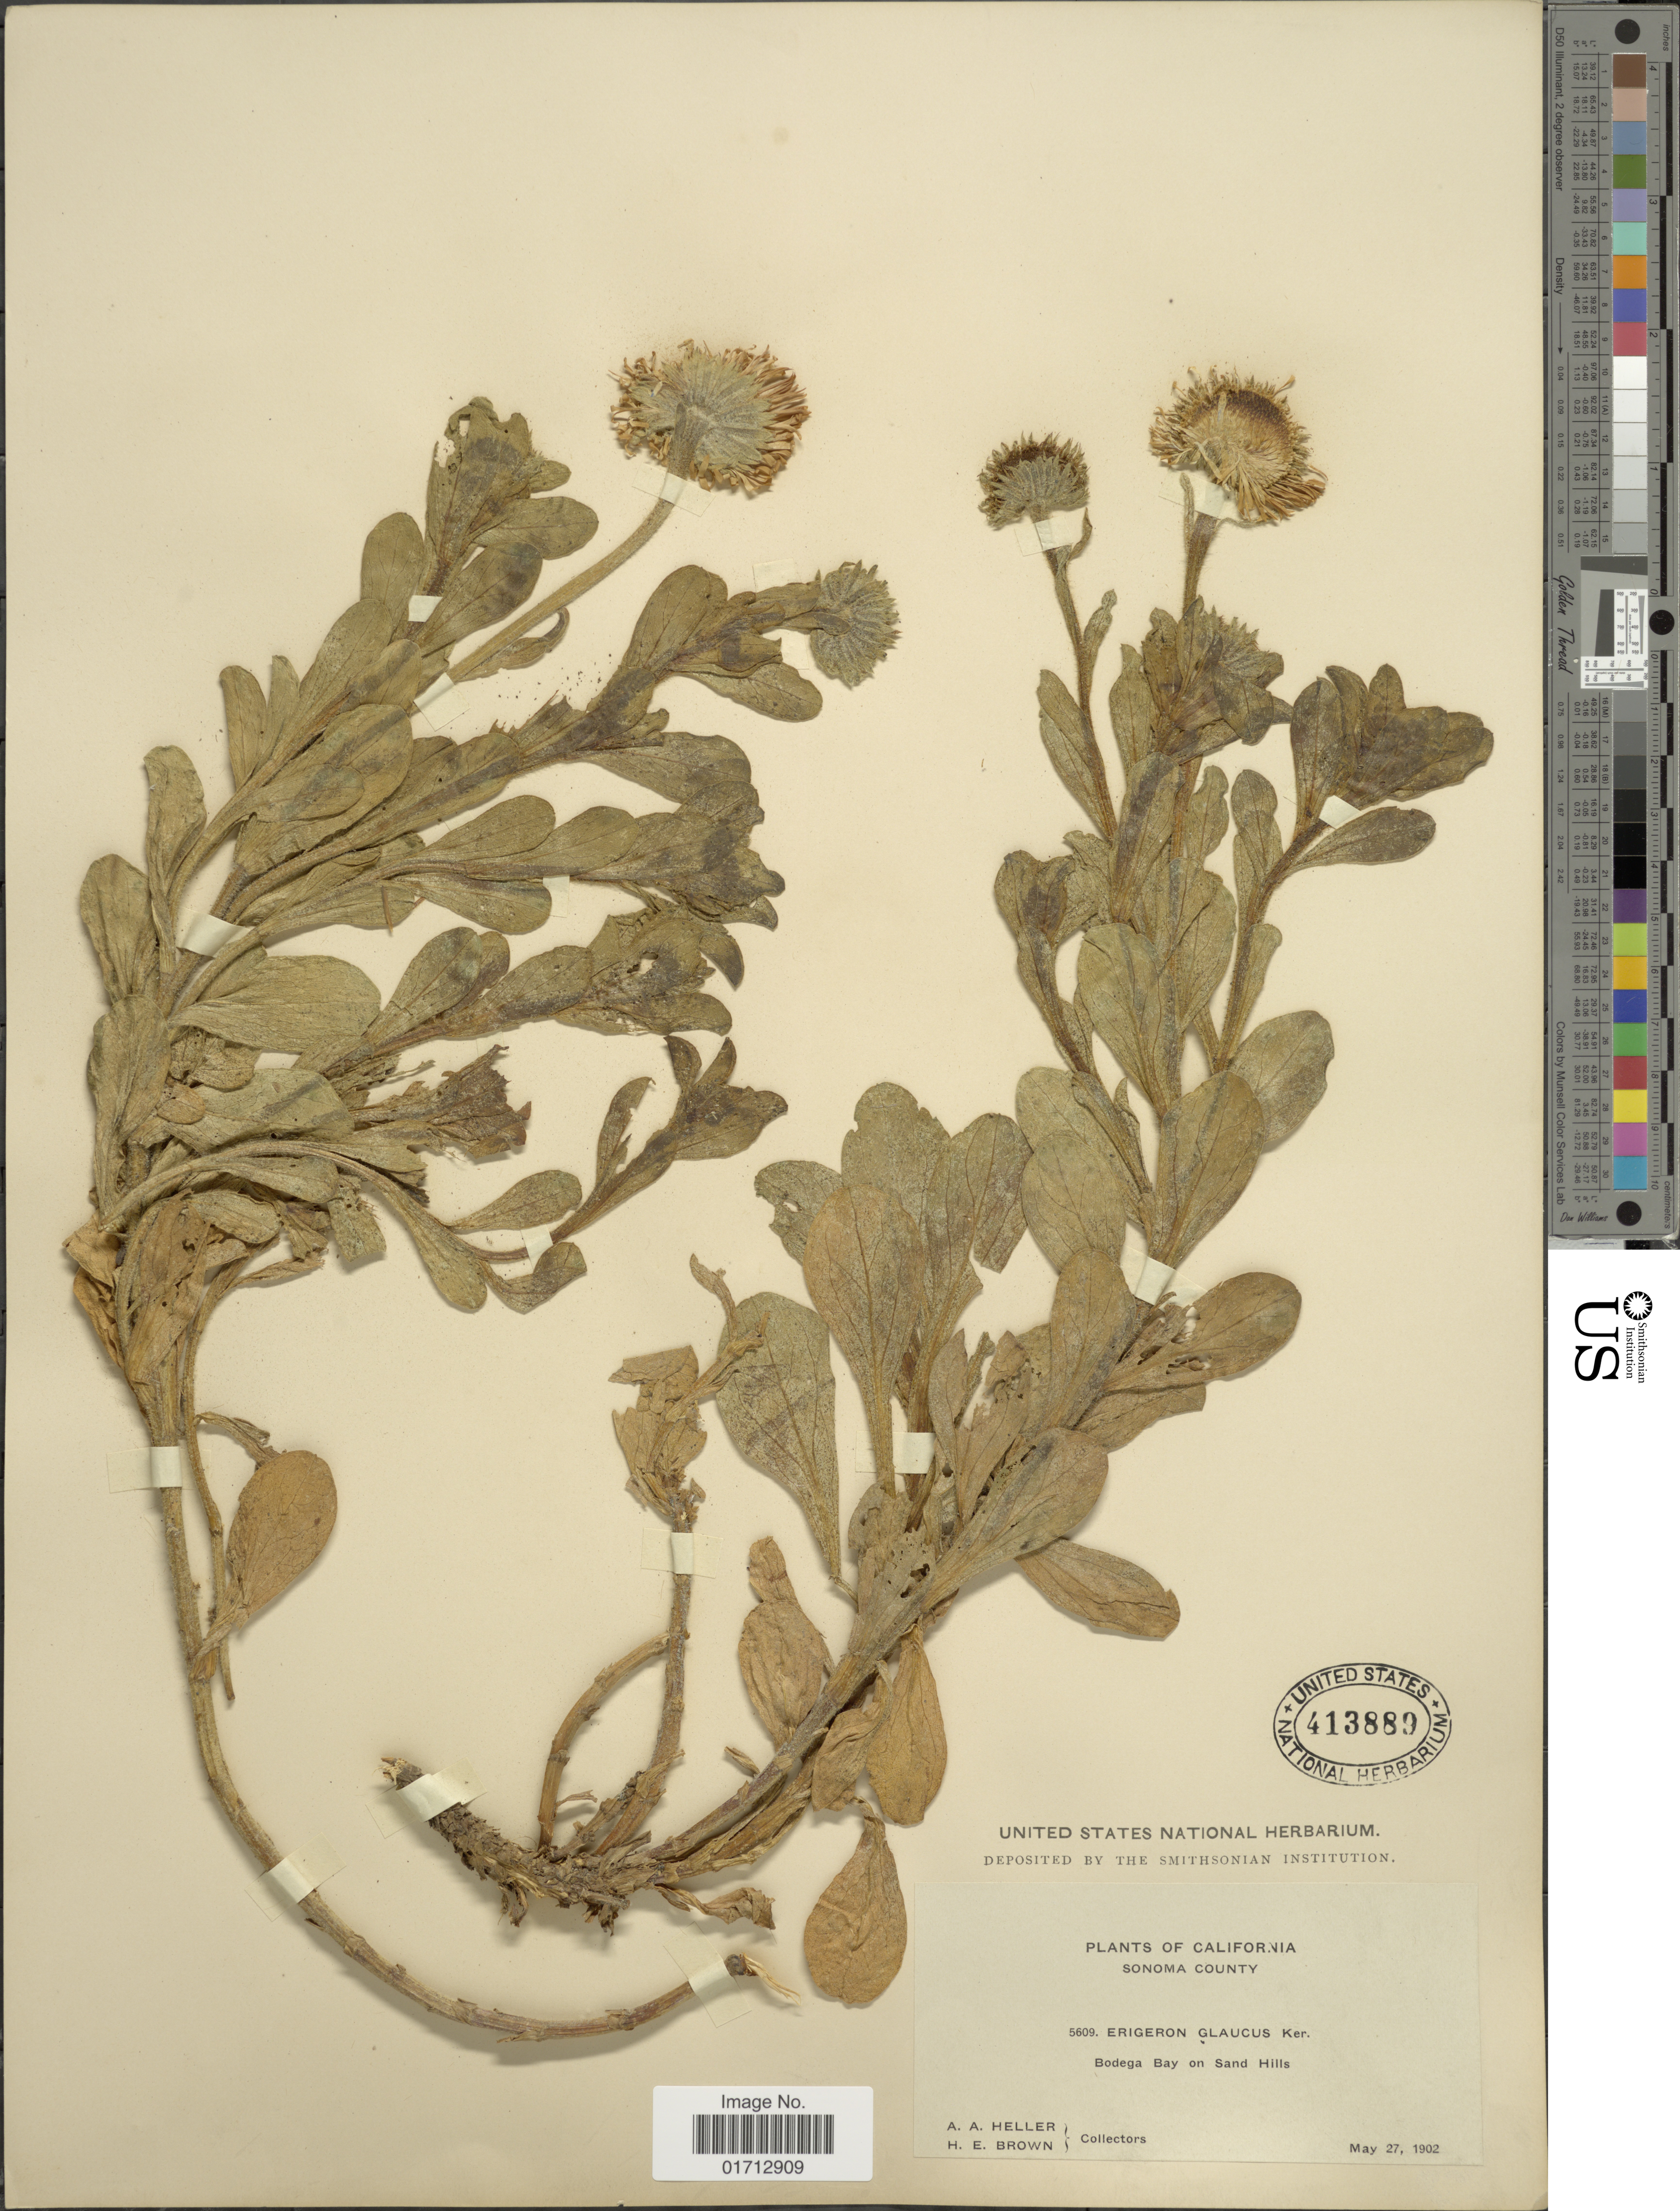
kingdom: Plantae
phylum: Tracheophyta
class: Magnoliopsida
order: Asterales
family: Asteraceae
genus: Erigeron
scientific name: Erigeron glaucus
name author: Ker Gawl.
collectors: A. A. Heller & H. E. Brown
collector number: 5609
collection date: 1902-05-27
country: United States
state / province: California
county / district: Sonoma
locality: Sonoma County, Bodega Bay on Sand Hills.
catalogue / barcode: US 413889